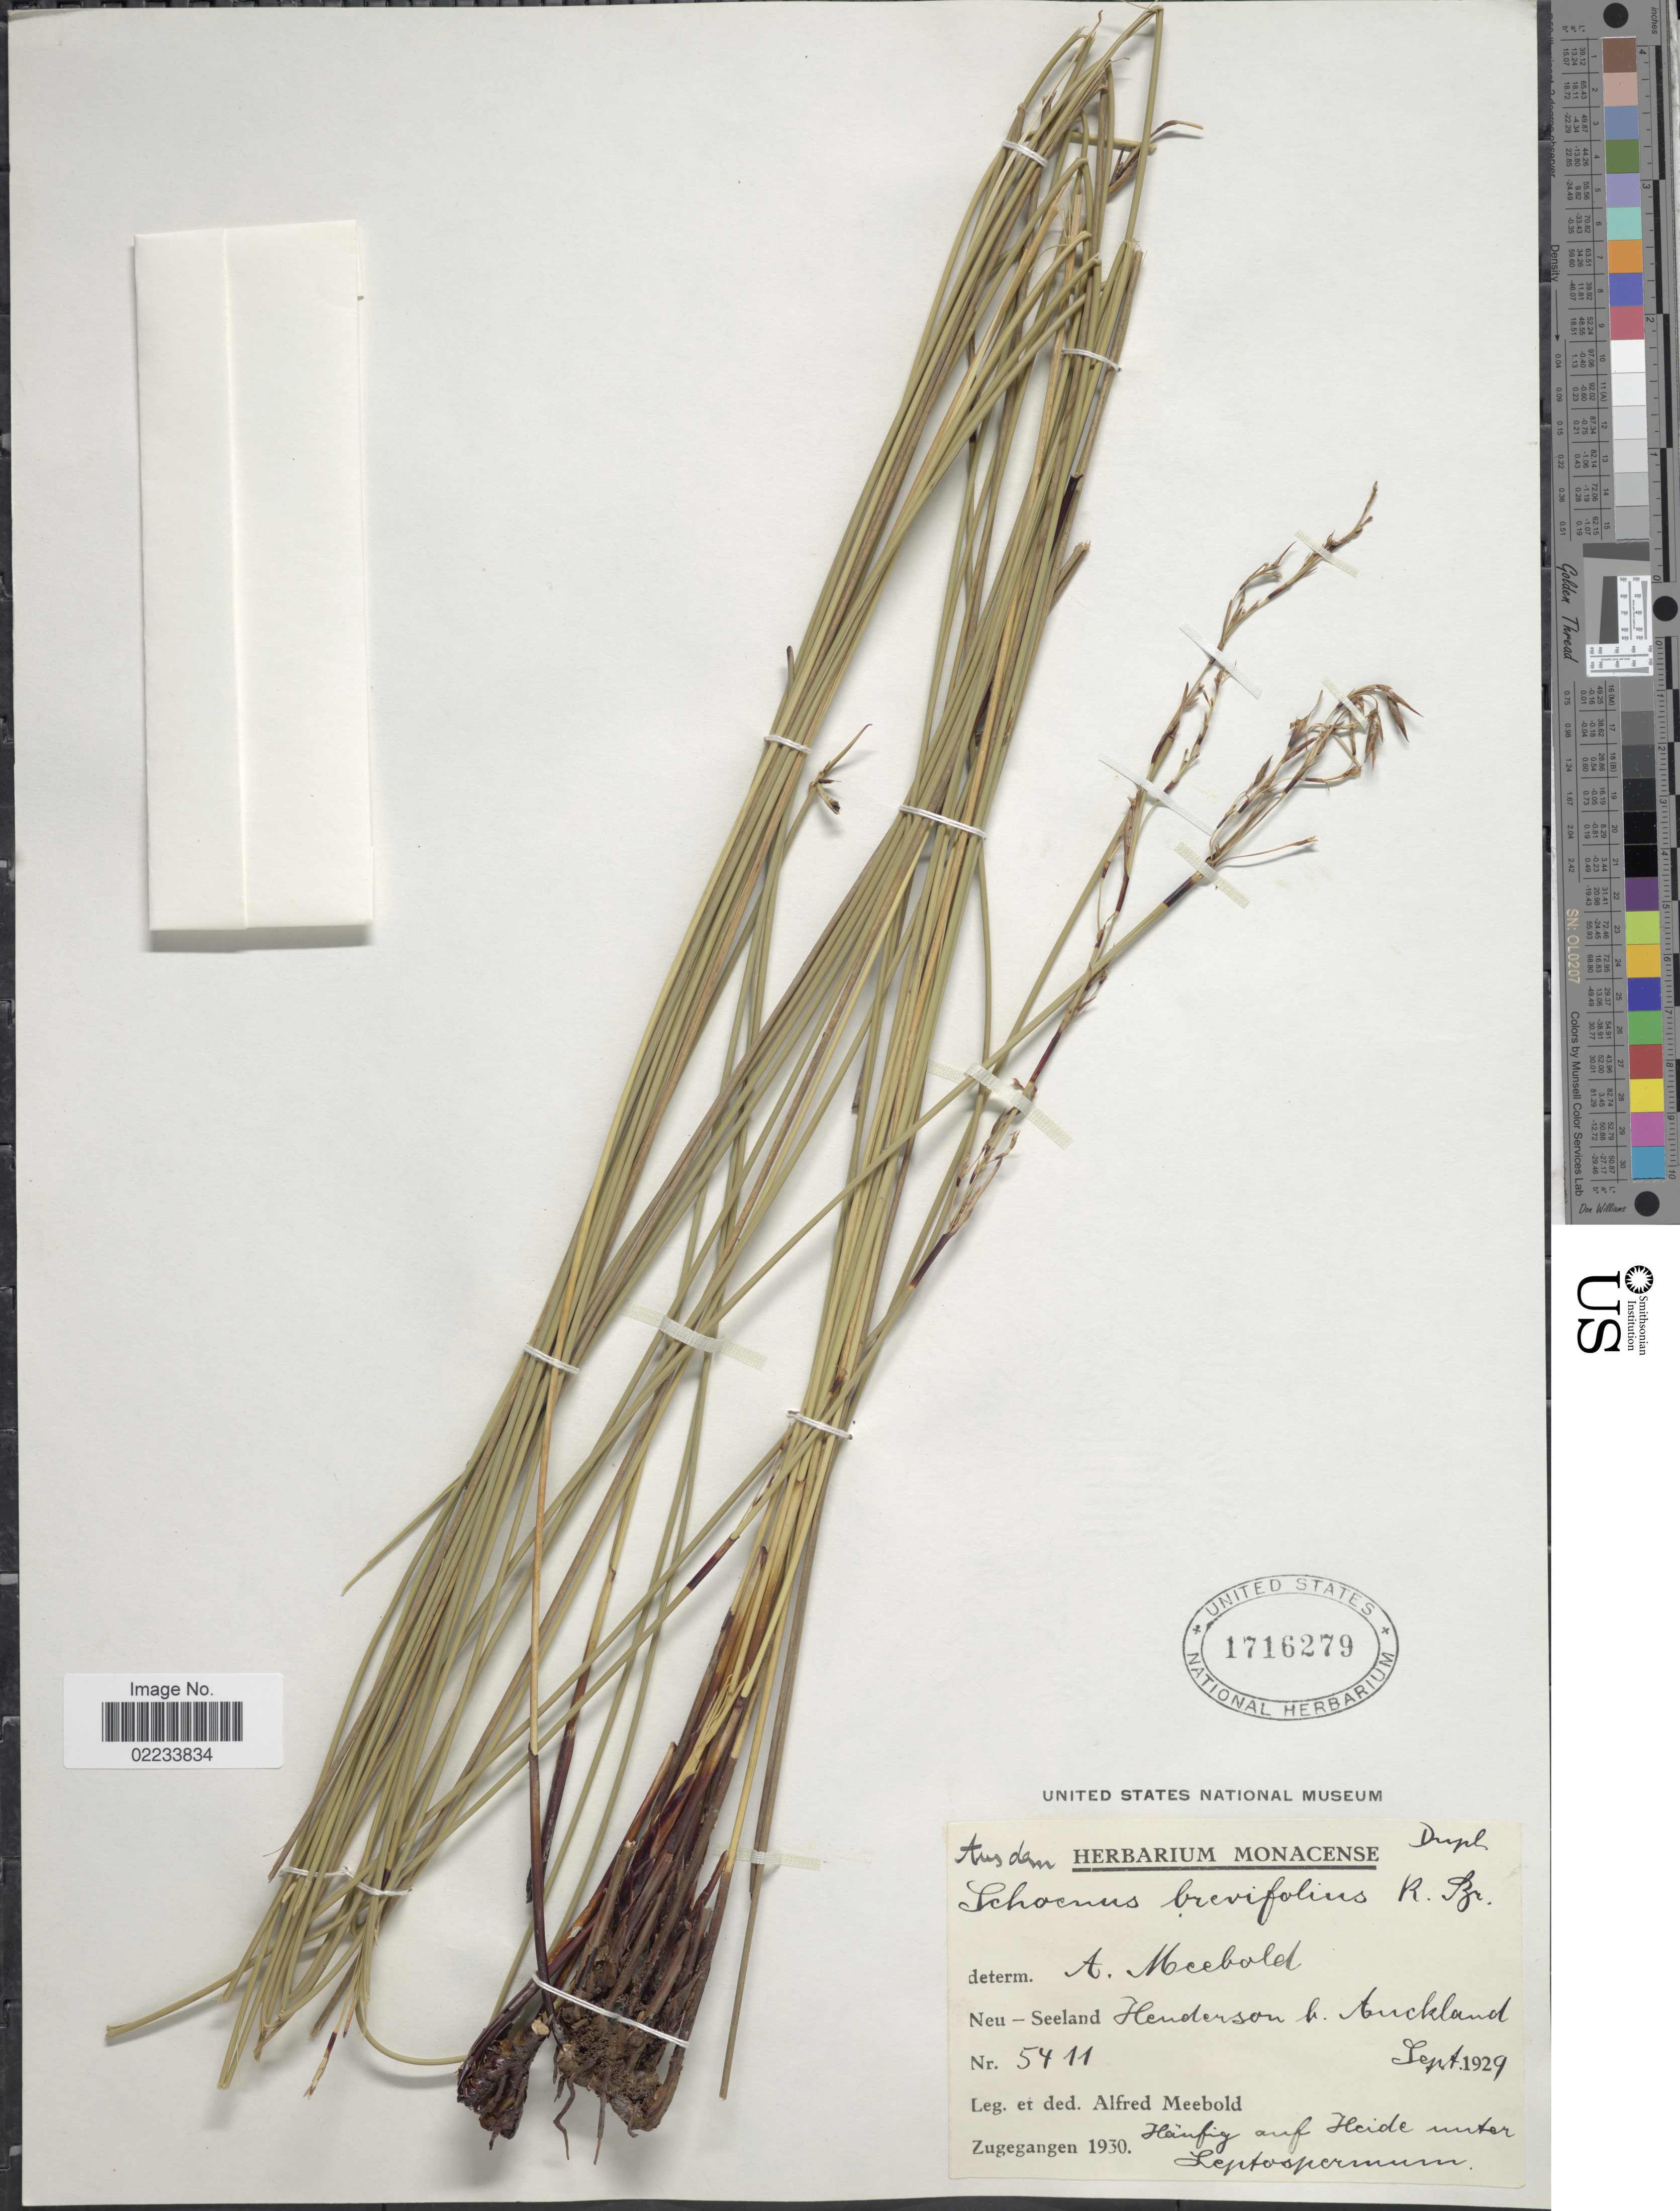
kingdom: Plantae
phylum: Tracheophyta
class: Liliopsida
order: Poales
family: Cyperaceae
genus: Schoenus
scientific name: Schoenus brevifolius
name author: R. Br.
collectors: A. Meebold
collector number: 5411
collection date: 1929-09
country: New Zealand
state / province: Auckland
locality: Neu-Seeland Henderson b. Auckland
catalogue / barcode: US 1716279